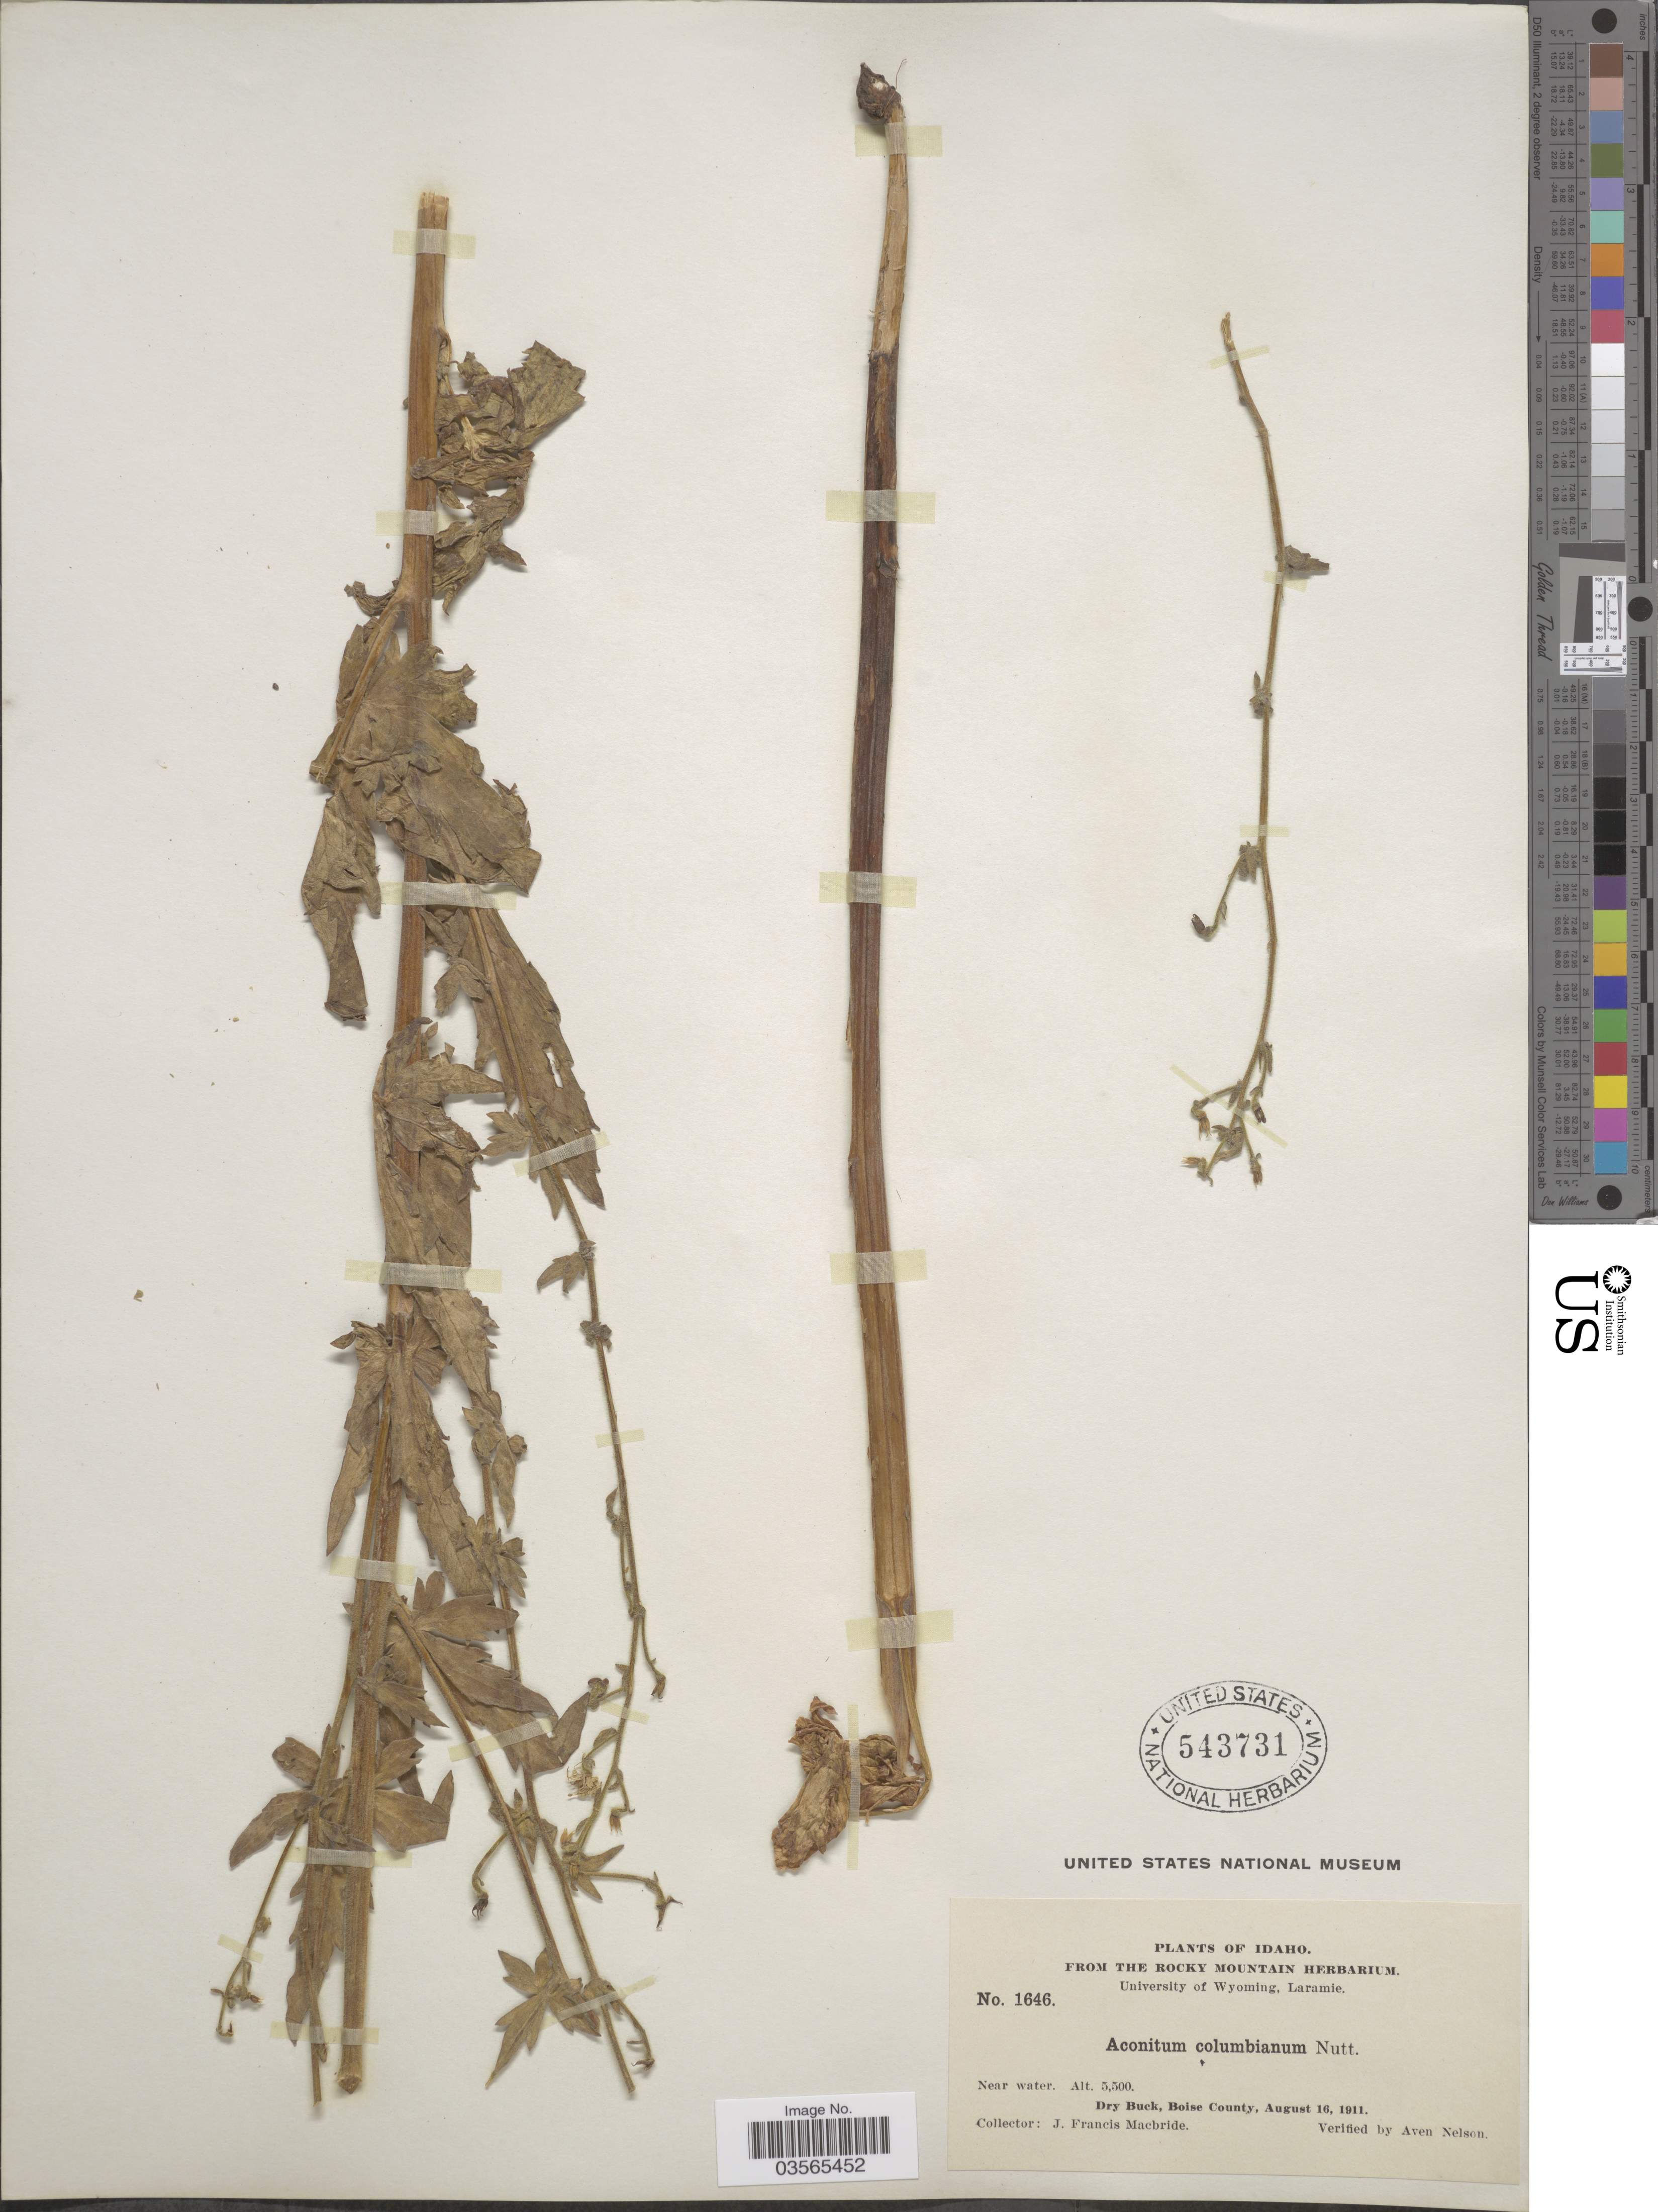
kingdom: Plantae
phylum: Tracheophyta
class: Magnoliopsida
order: Ranunculales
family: Ranunculaceae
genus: Aconitum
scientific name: Aconitum columbianum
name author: Nutt.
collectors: J. F. Macbride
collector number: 1646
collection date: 1911-08-16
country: United States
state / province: Idaho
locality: Dry Buck, Boise County.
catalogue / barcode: US 543731